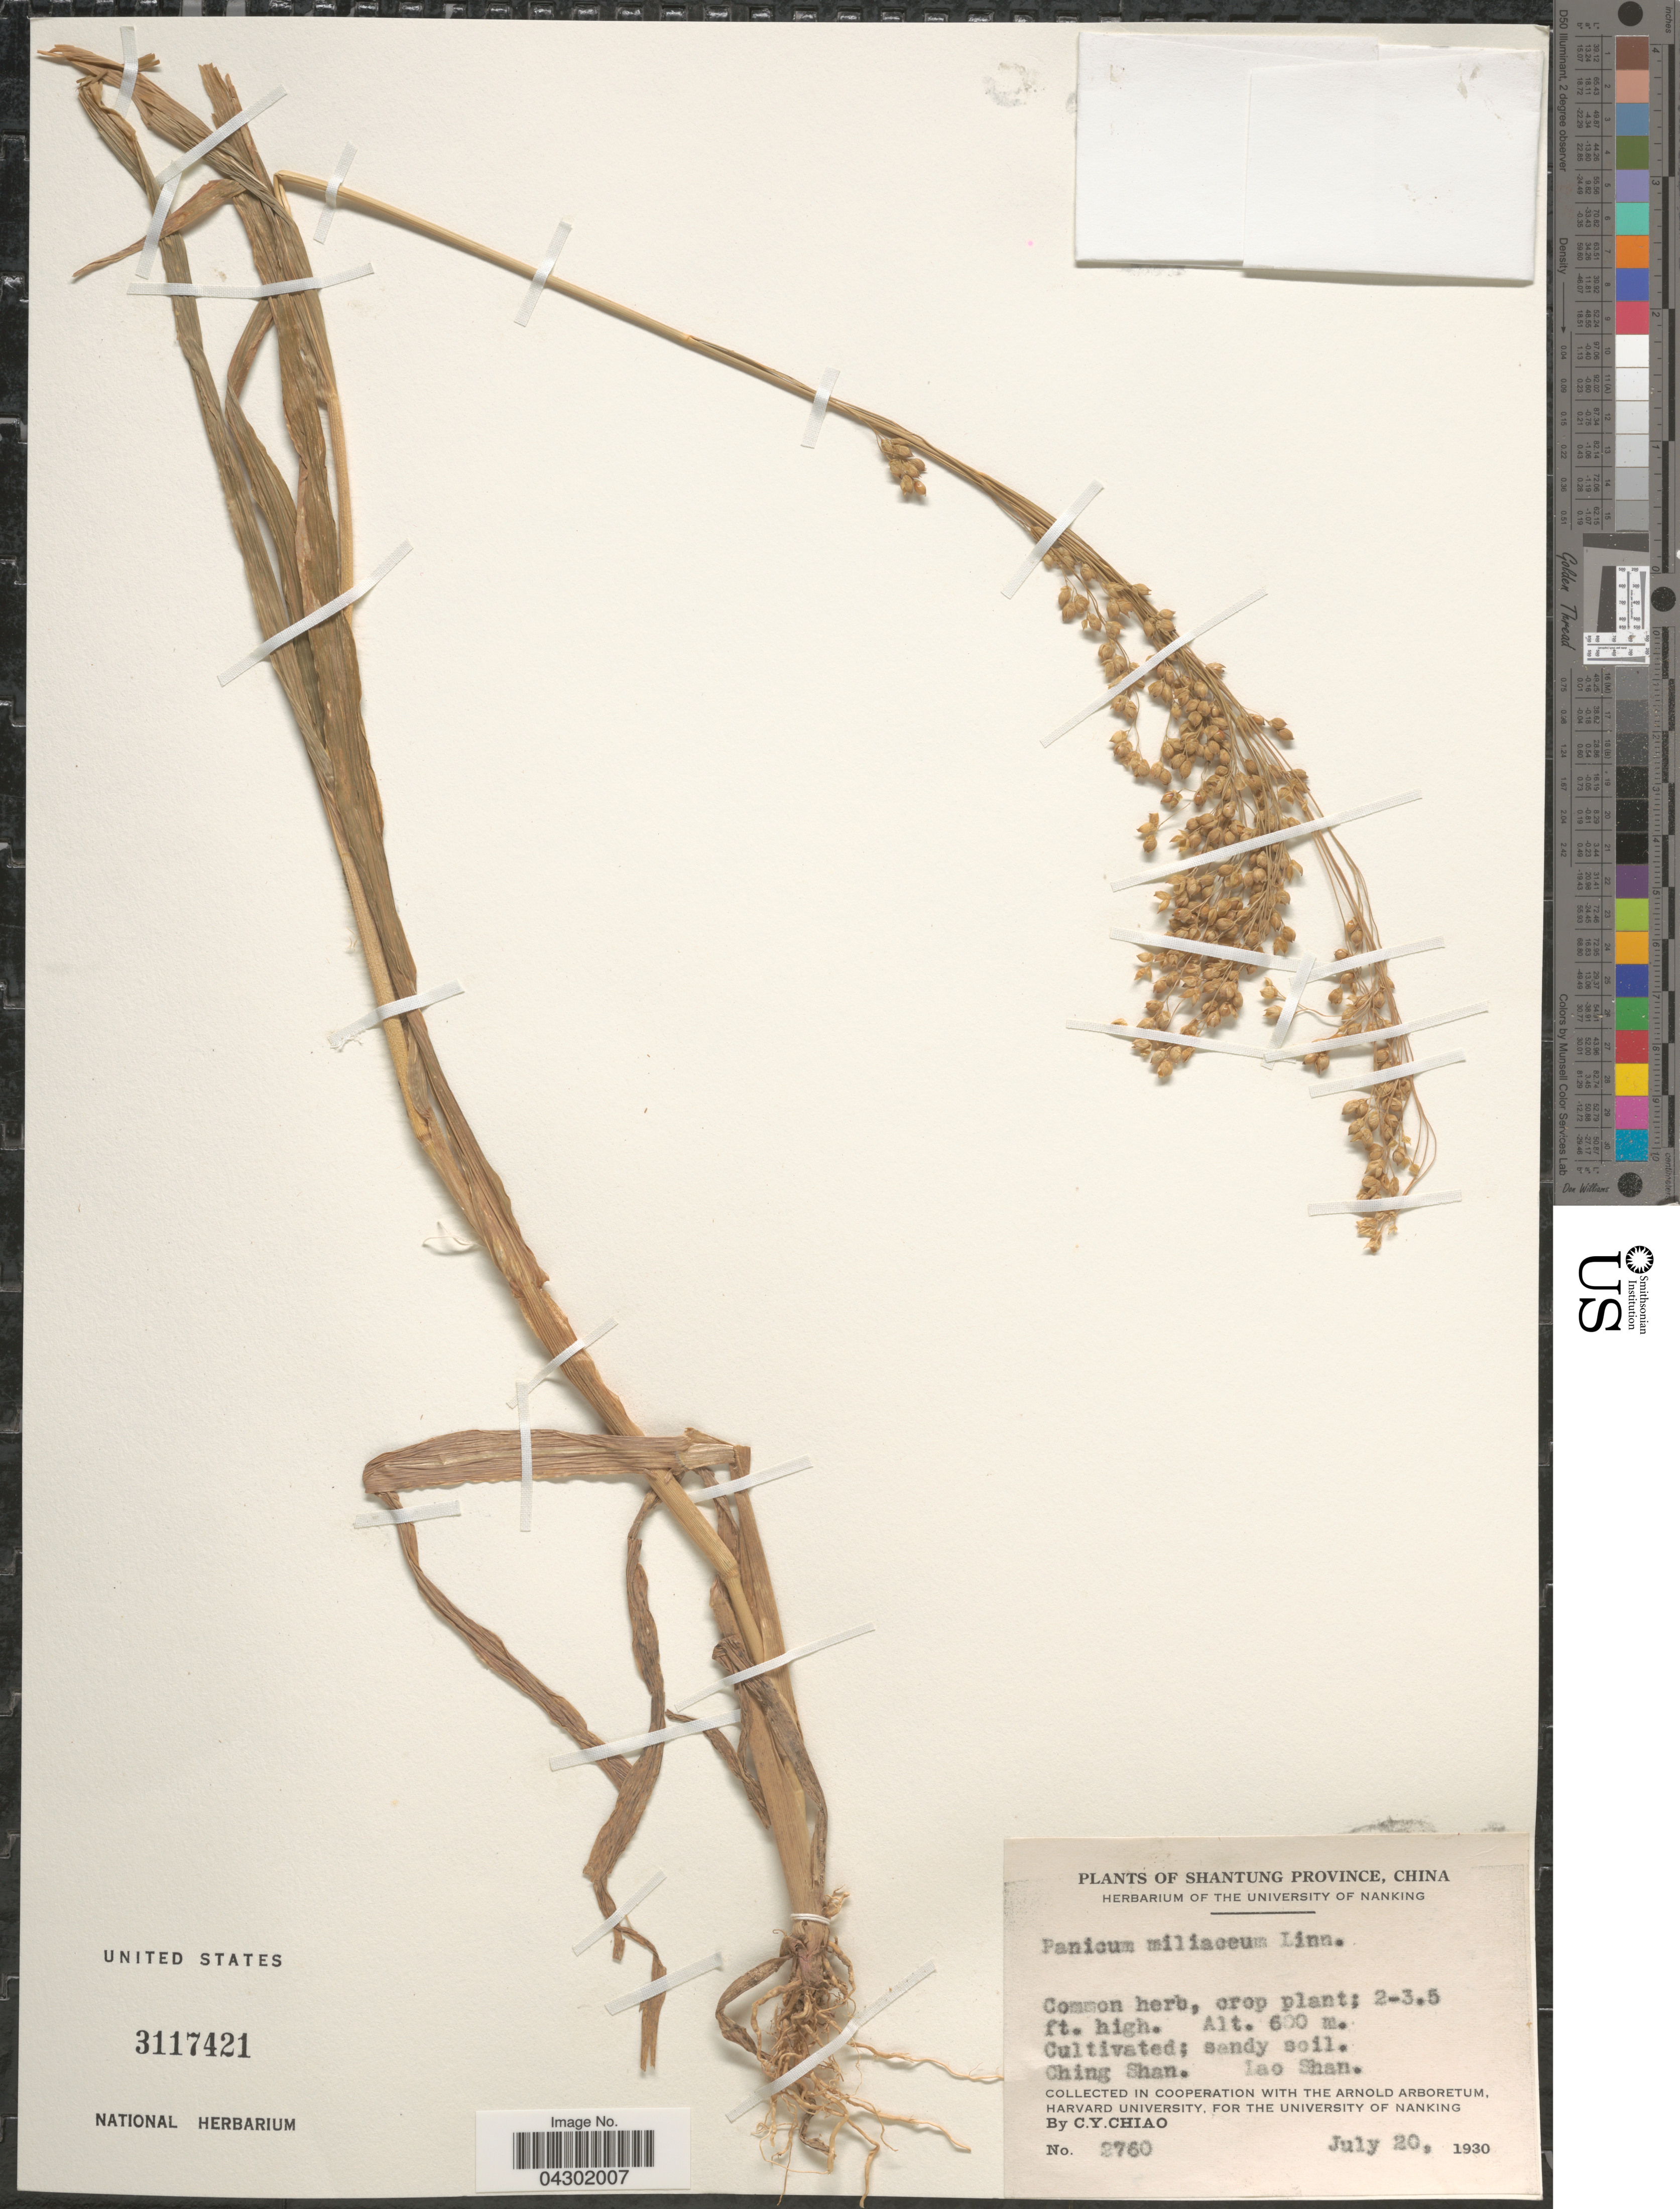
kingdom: Plantae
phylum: Tracheophyta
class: Liliopsida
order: Poales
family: Poaceae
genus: Panicum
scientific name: Panicum miliaceum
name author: L.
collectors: C. Y. Chiao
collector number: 2760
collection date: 1930-07-20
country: China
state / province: Shandong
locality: Shantung Province. Cultivated; sandy soil. Ching Shan. Lao Shan.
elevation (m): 600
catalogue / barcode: US 3117421